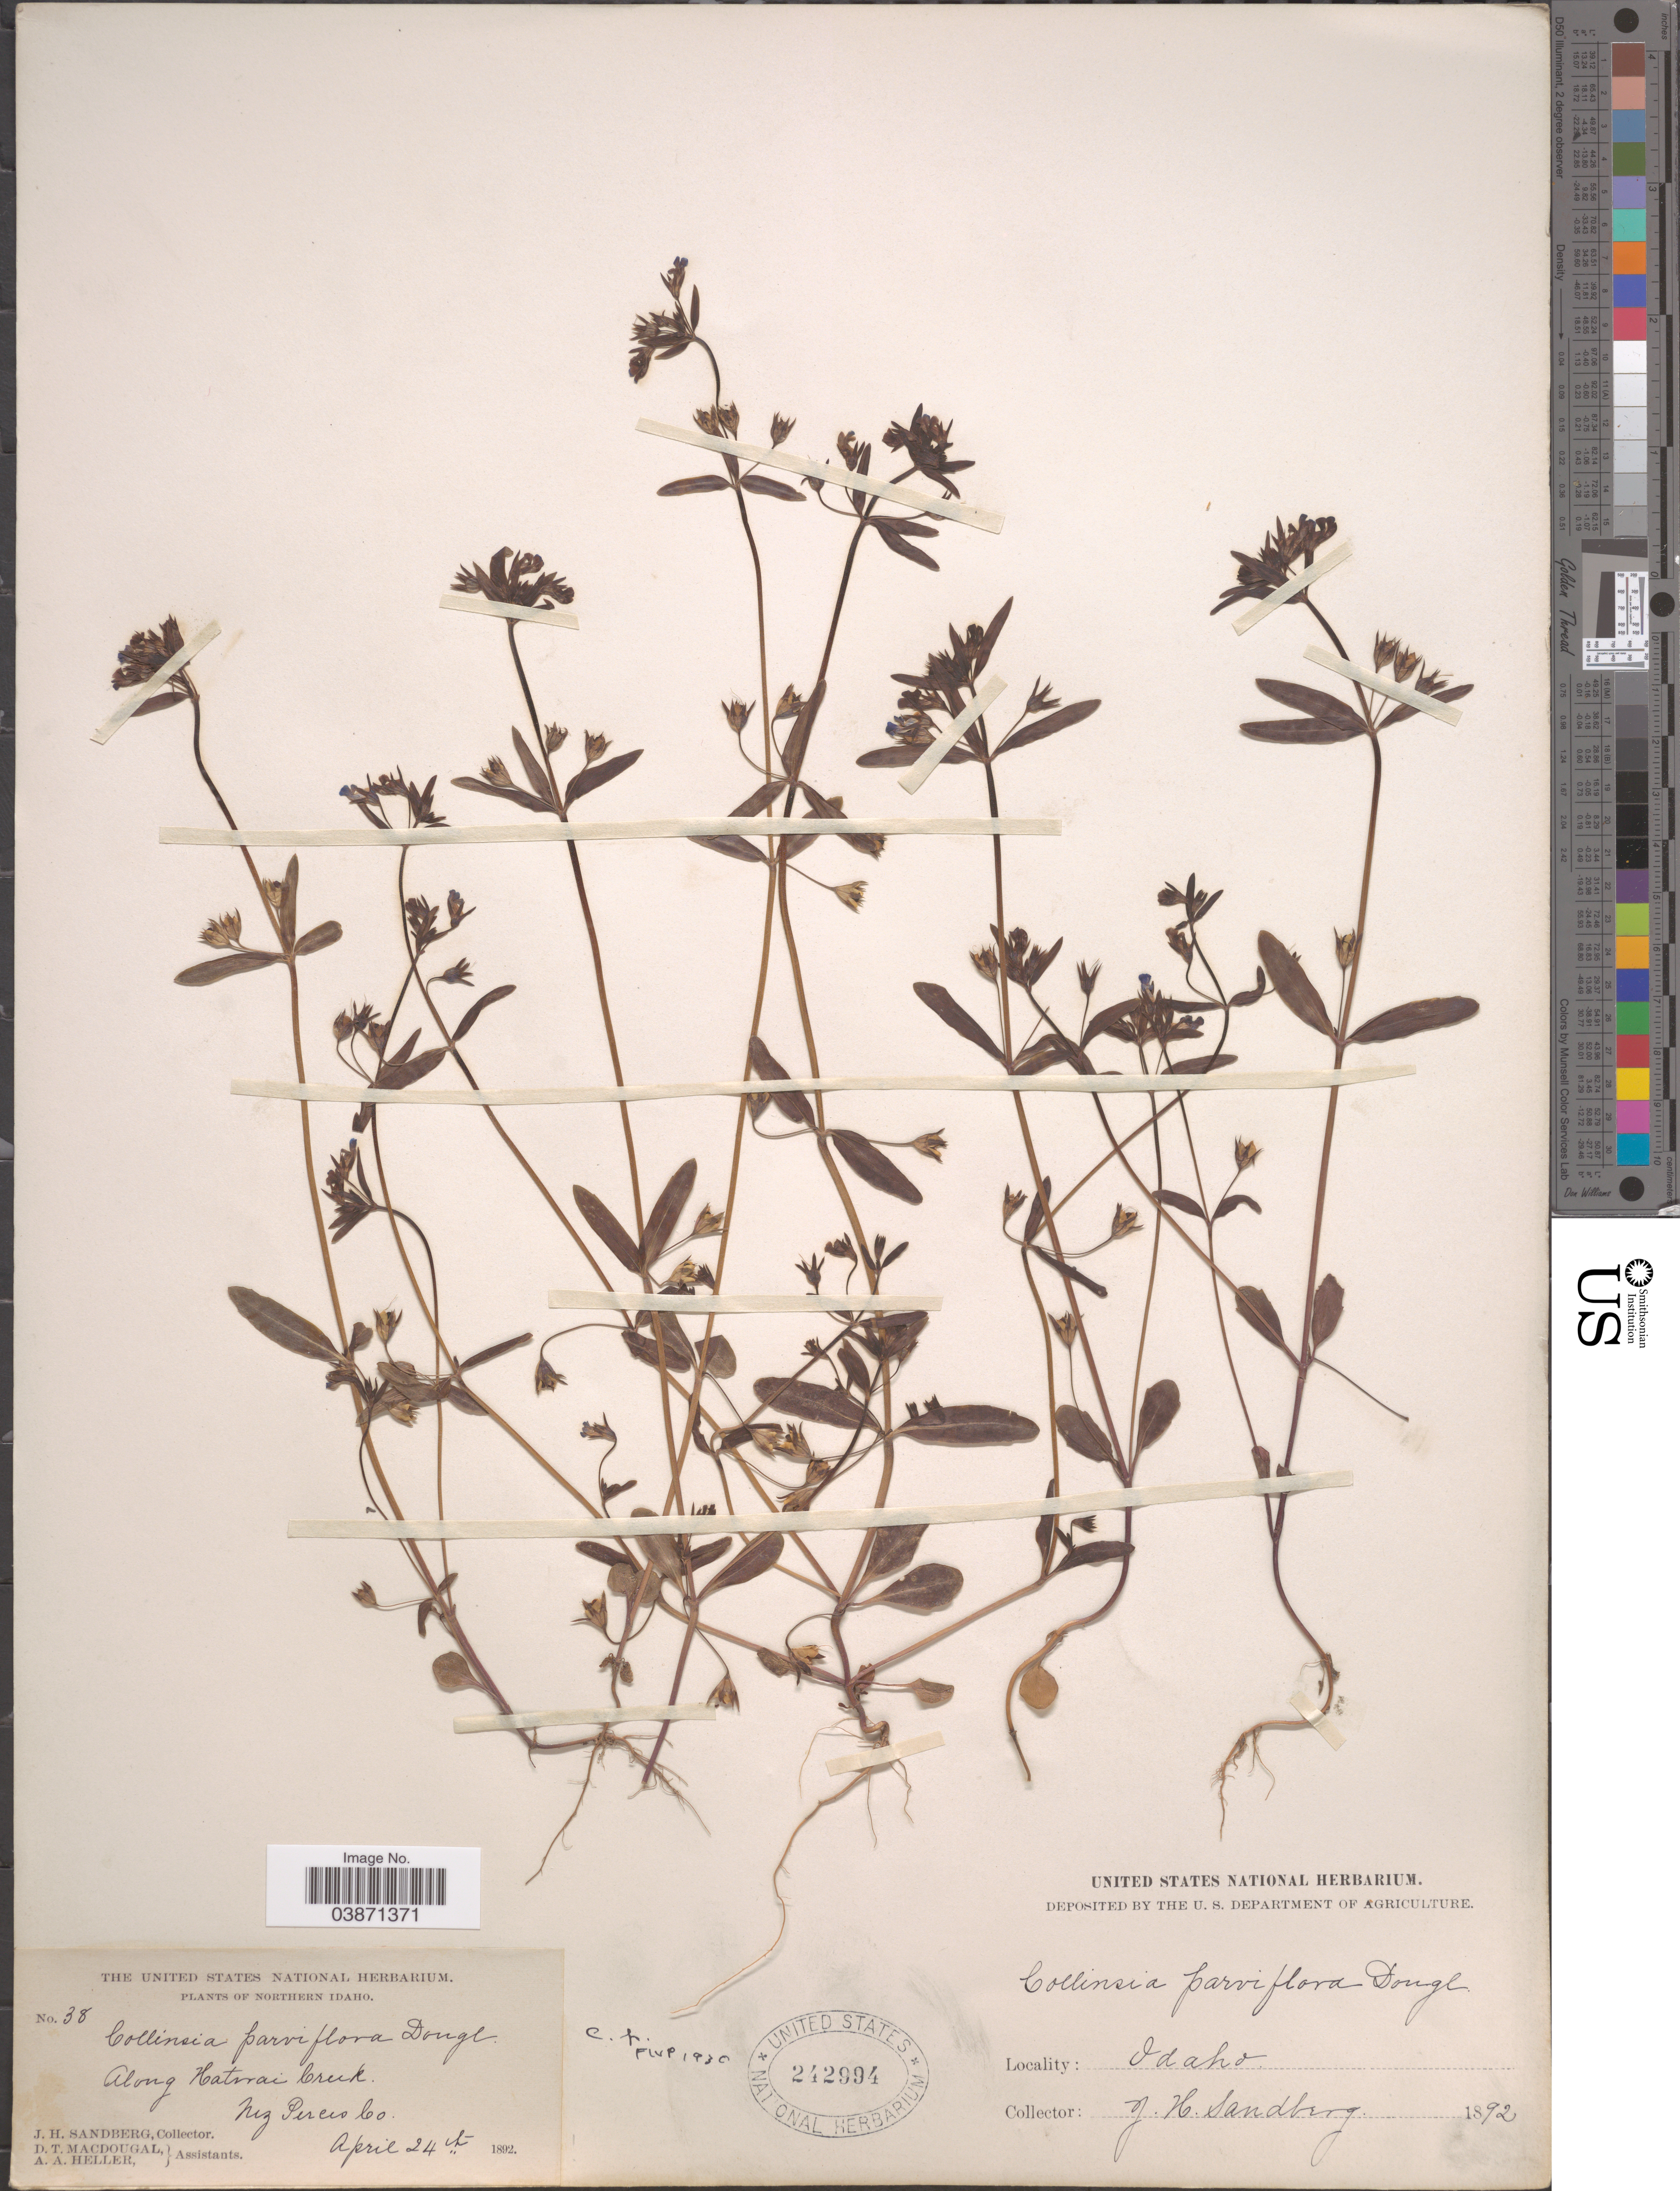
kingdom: Plantae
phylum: Tracheophyta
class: Magnoliopsida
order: Lamiales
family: Plantaginaceae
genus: Collinsia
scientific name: Collinsia parviflora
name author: Douglas ex Lindl.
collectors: J. H. Sandberg, D. T. MacDougal & A. A. Heller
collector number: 38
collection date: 1892-04-24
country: United States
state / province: Idaho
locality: Northern Idaho. Along Hatwai Creek. Nez Perces Co.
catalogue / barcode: US 242994